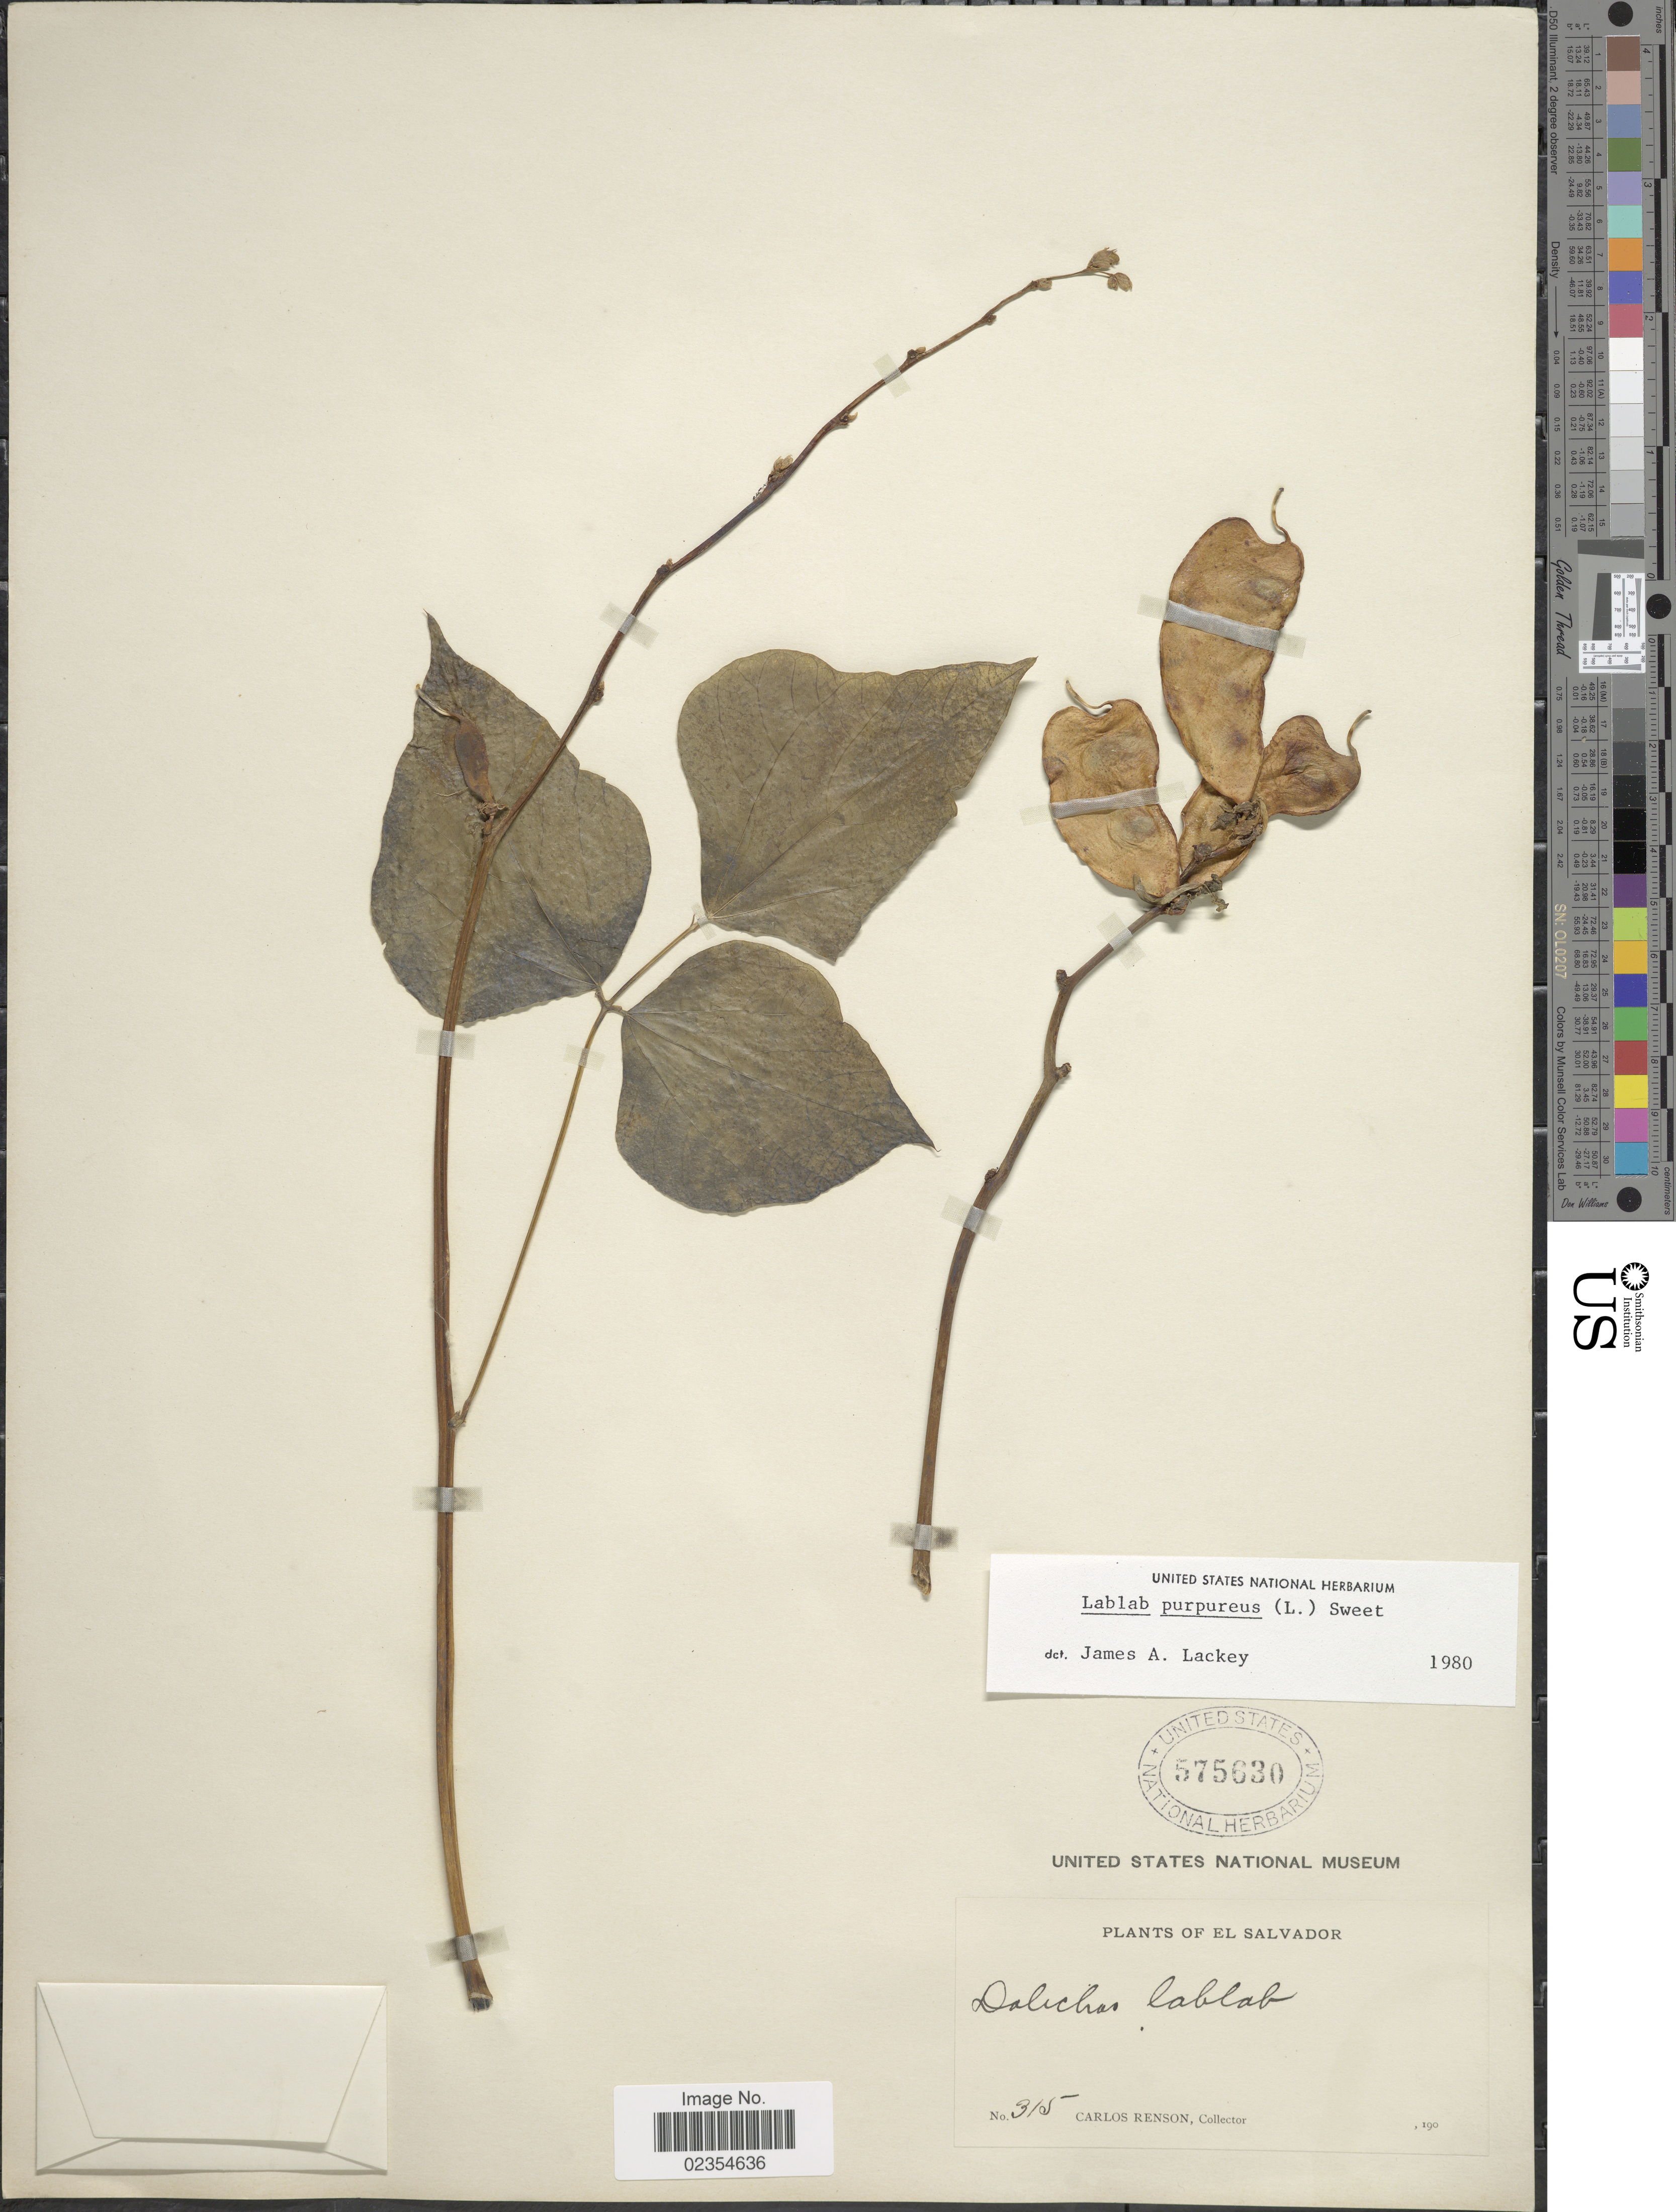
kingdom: Plantae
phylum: Tracheophyta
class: Magnoliopsida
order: Fabales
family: Fabaceae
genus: Lablab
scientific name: Lablab purpureus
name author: (L.) Sweet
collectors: C. Renson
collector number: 315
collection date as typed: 190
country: El Salvador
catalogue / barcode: US 575630